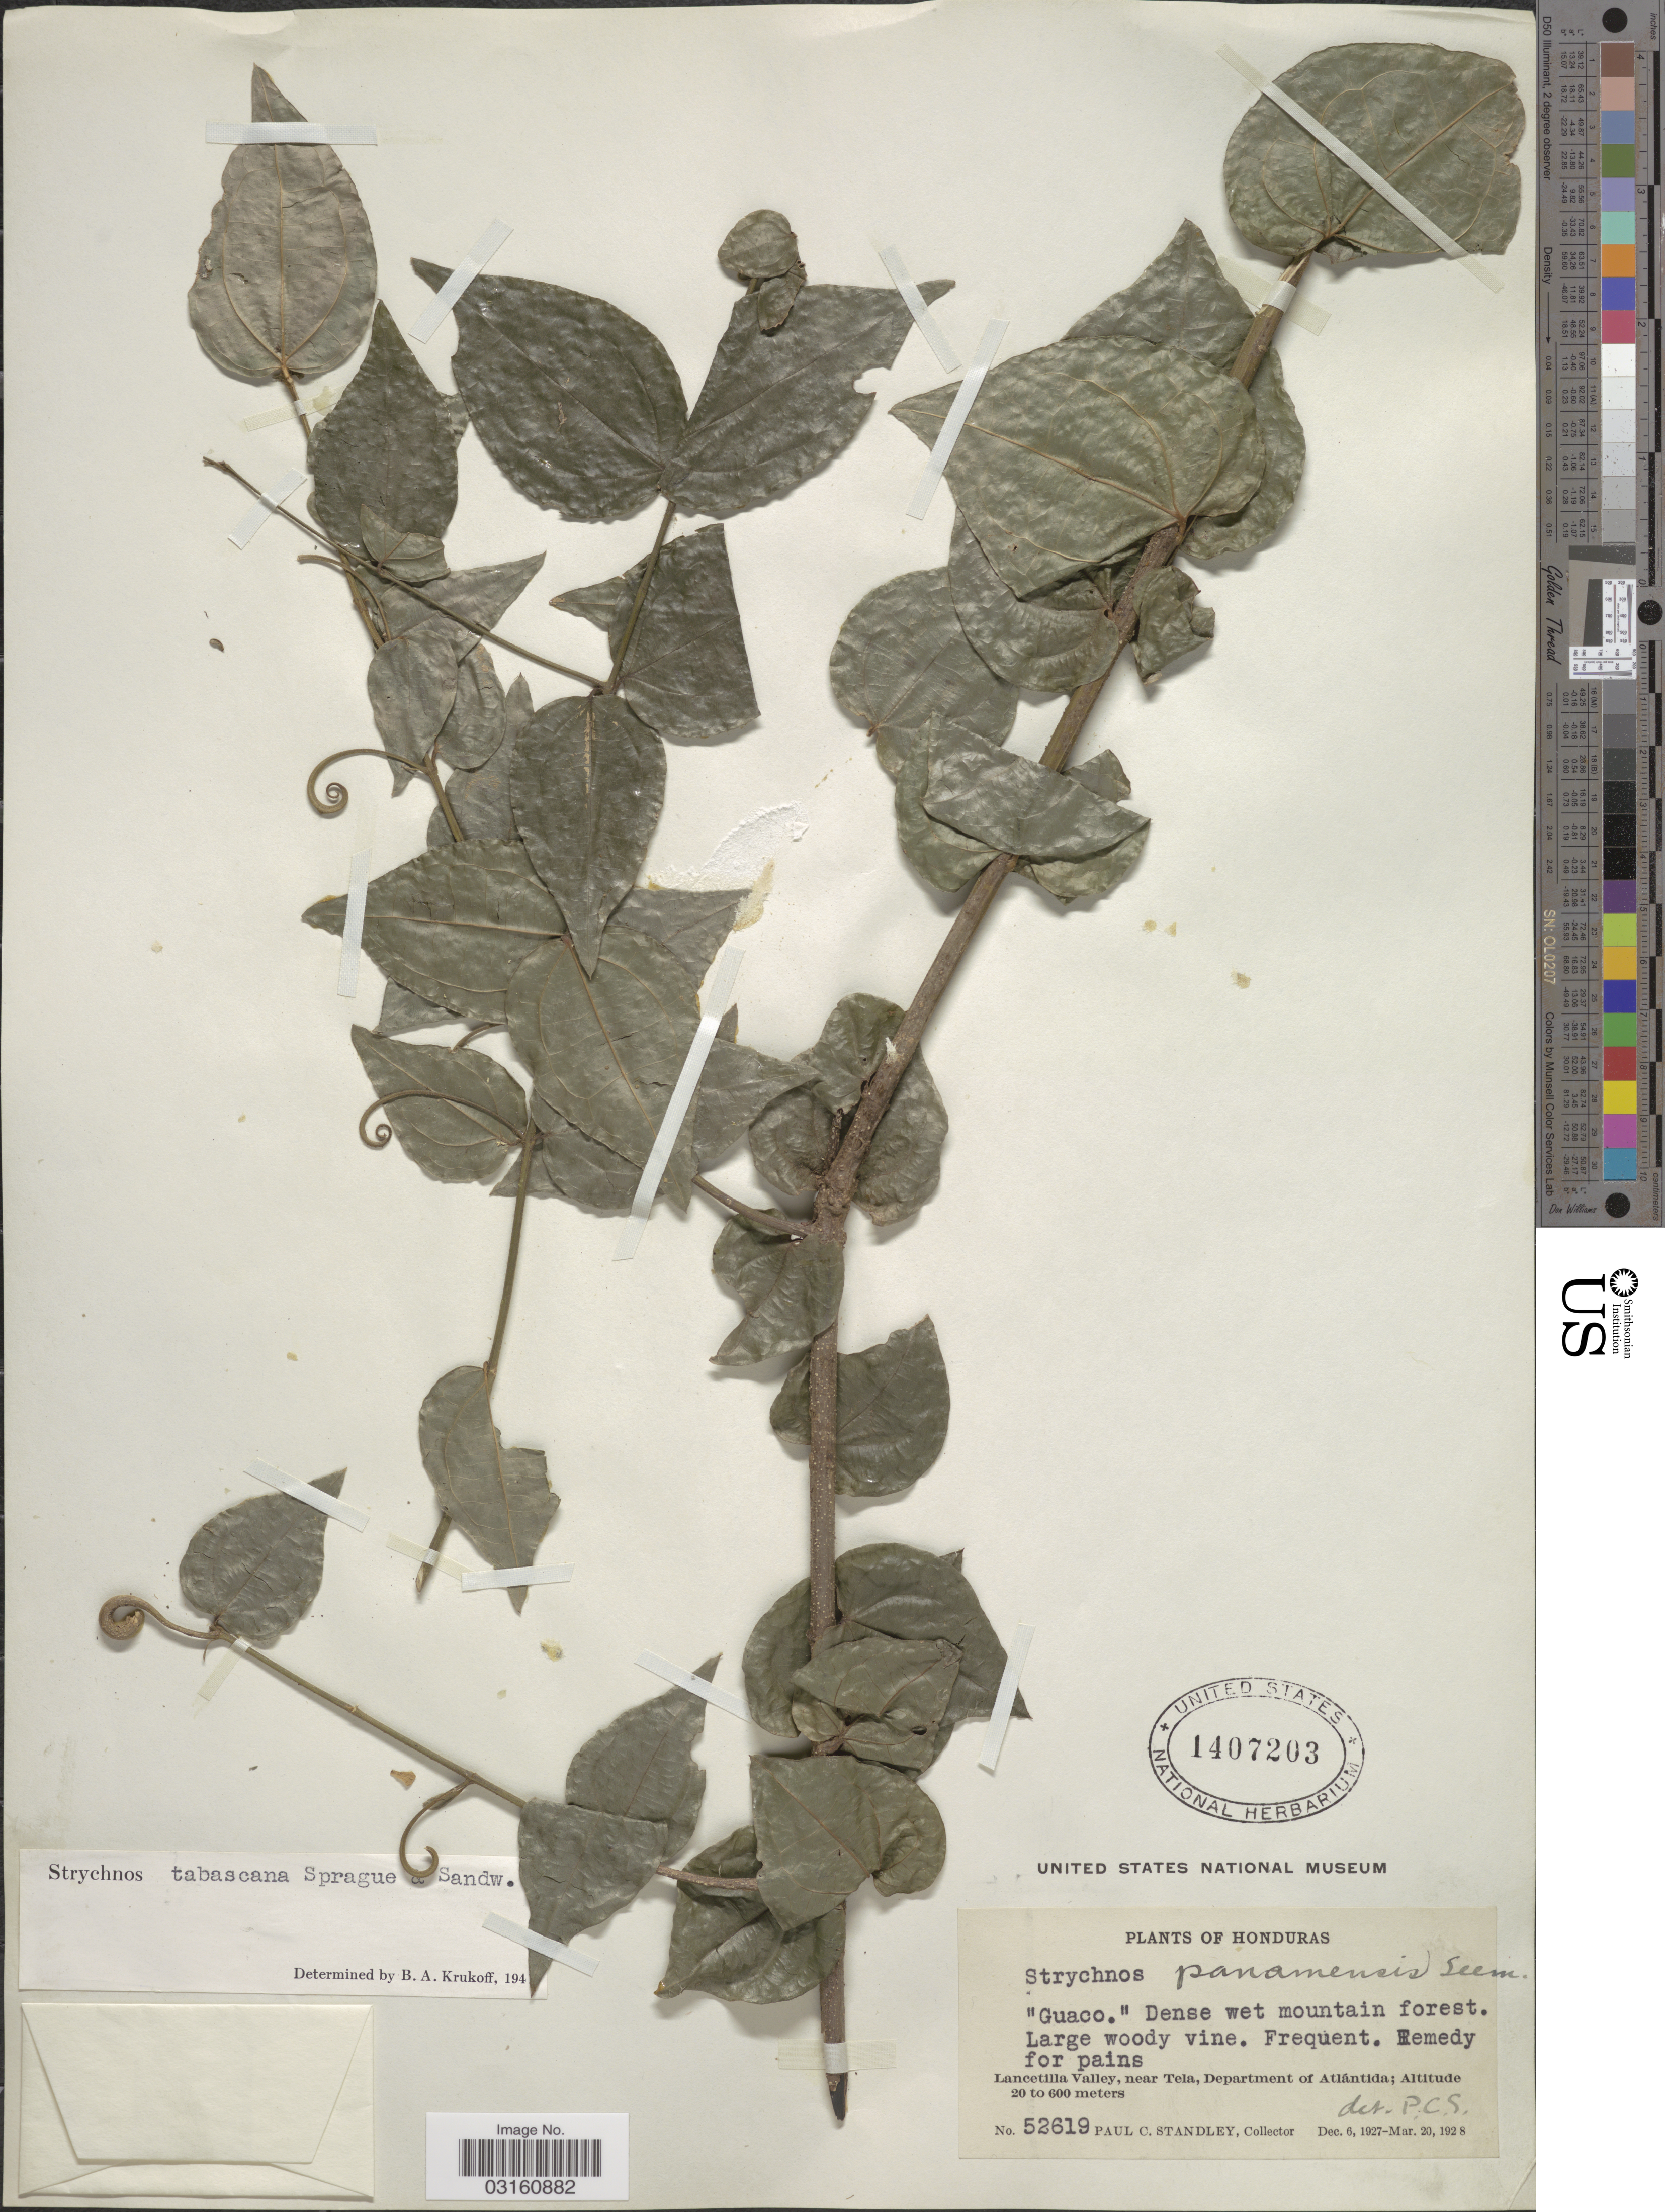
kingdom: Plantae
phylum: Tracheophyta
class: Magnoliopsida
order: Gentianales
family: Loganiaceae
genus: Strychnos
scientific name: Strychnos tabascana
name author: Sprague & Sandwith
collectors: P. C. Standley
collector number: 52619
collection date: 1927-12-06/1928-03-20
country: Honduras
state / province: Atlántida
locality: Lancetilla Valley, near Tela, Department of Atlántida.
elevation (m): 20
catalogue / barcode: US 1407203